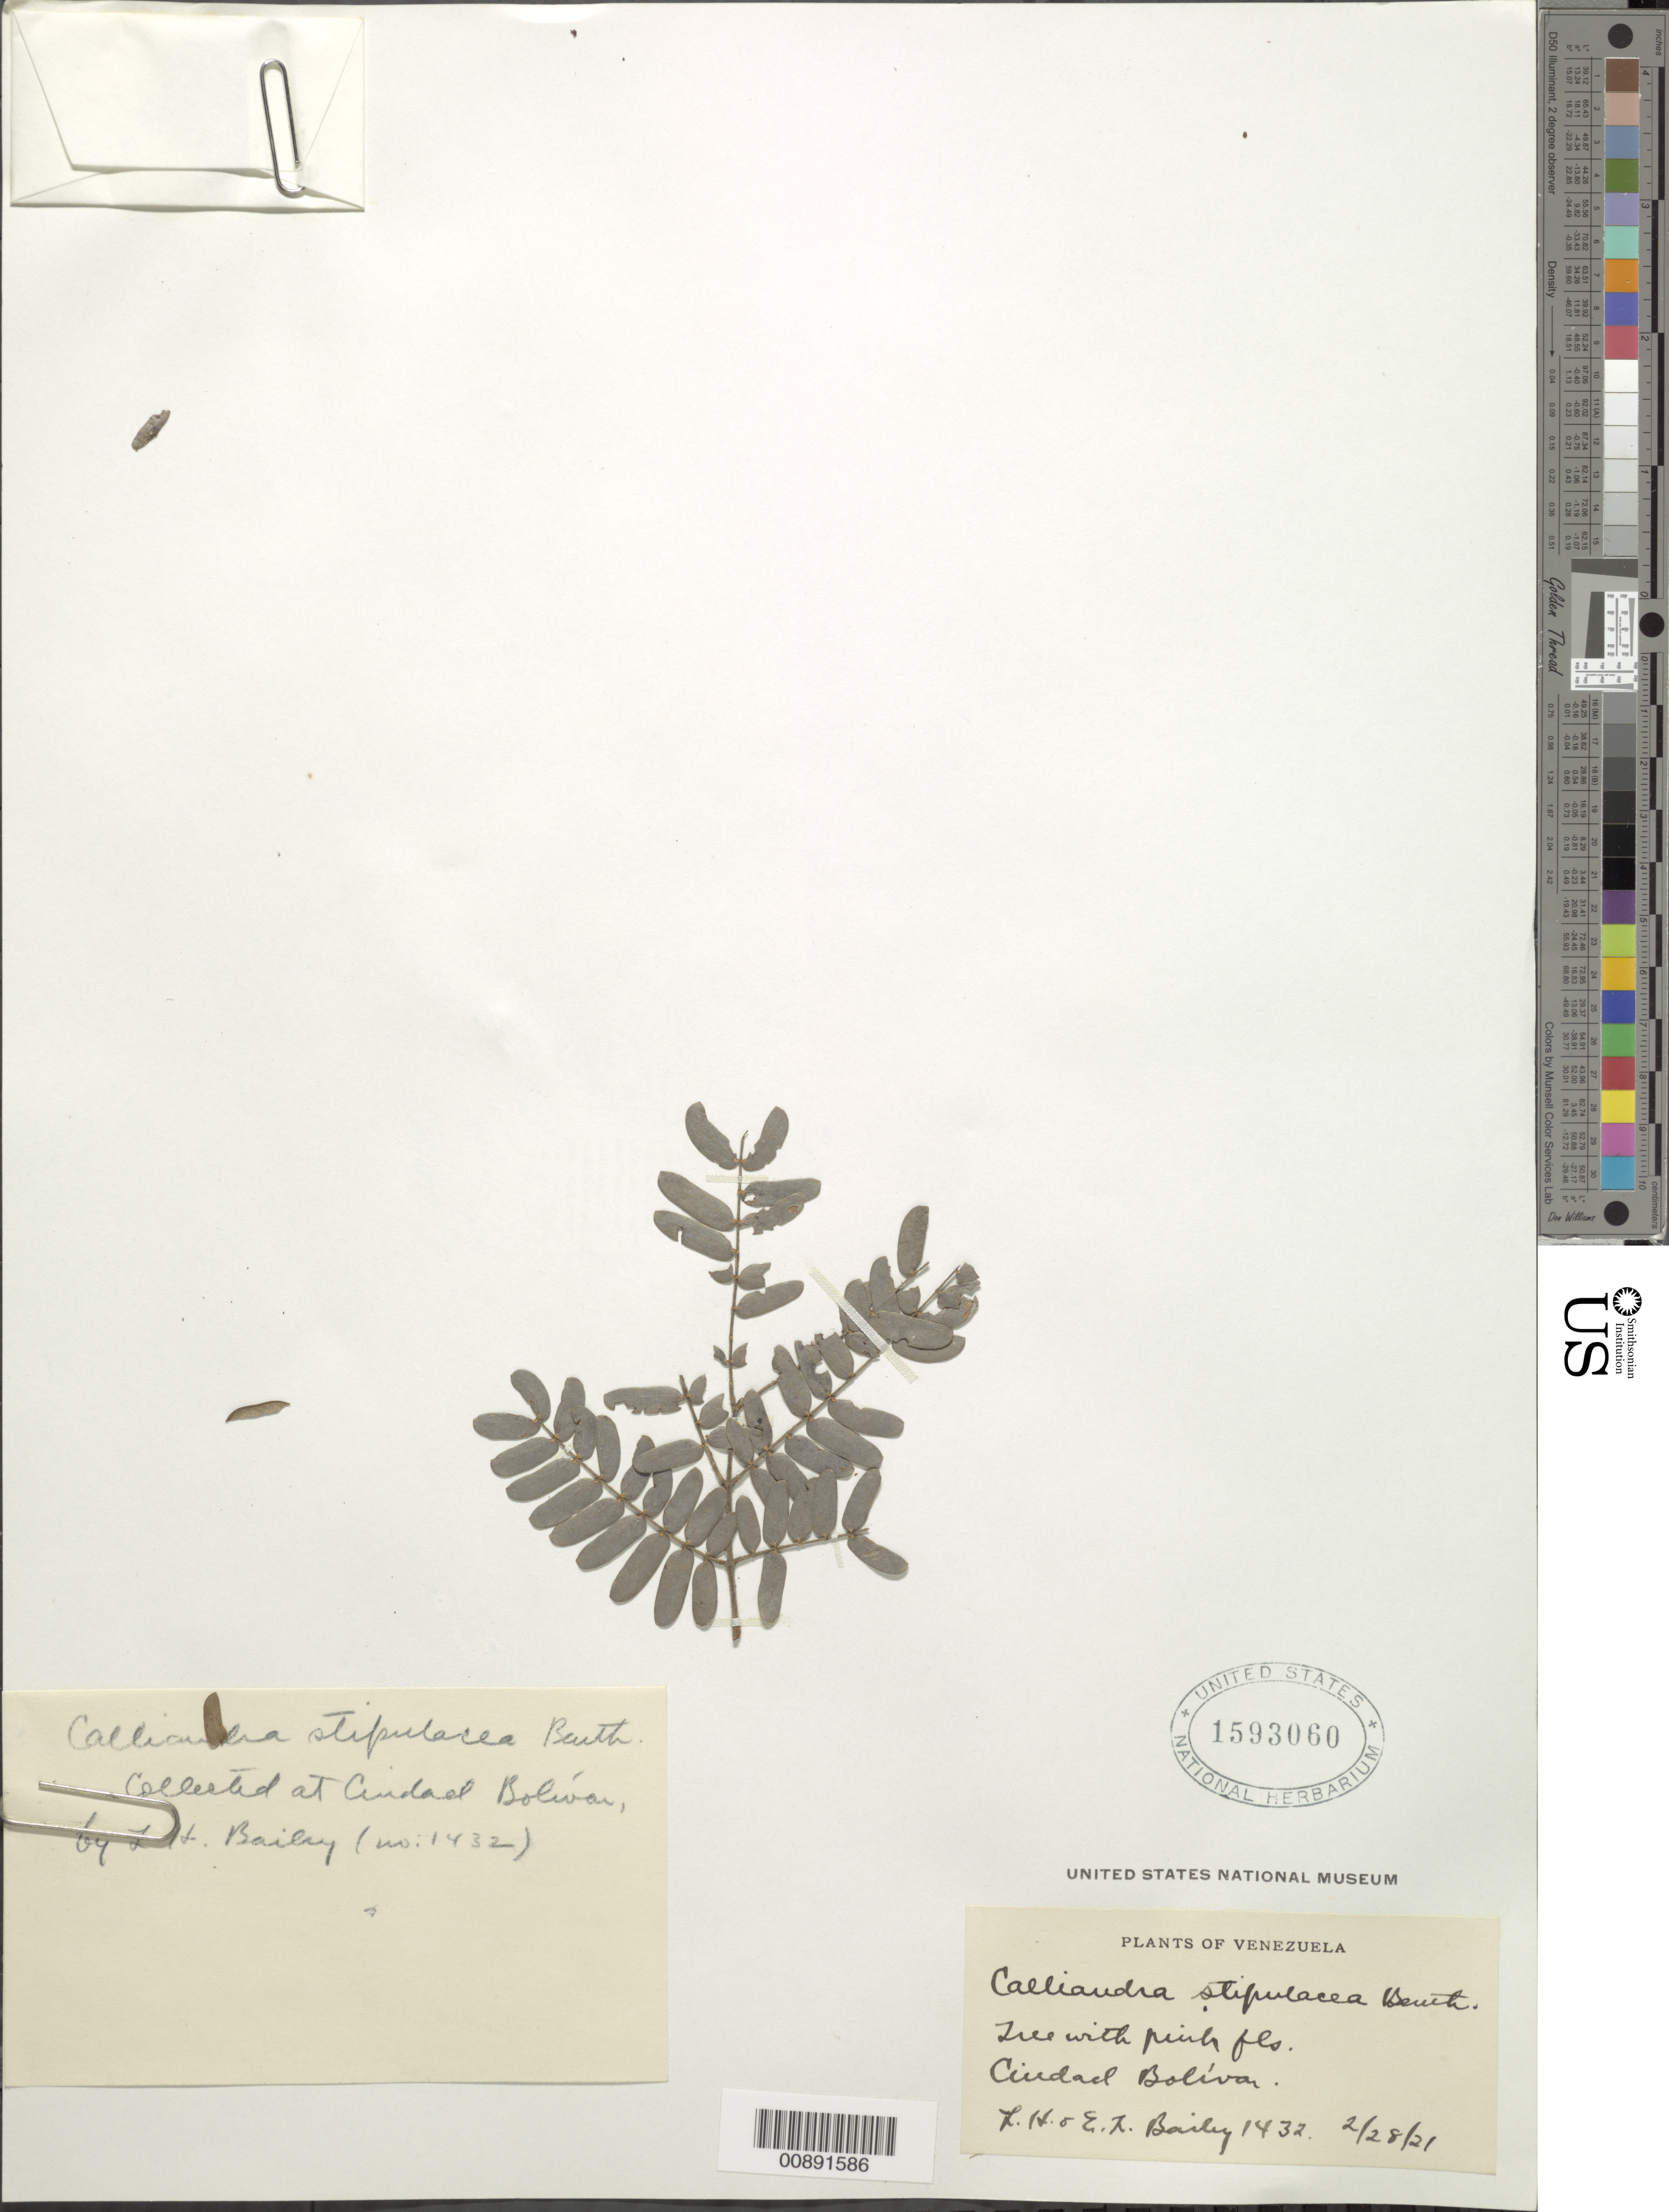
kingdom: Plantae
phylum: Tracheophyta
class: Magnoliopsida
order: Fabales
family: Fabaceae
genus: Calliandra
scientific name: Calliandra laxa var. stipulacea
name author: (Benth.) Barneby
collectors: L. H. Bailey & E. Z. Bailey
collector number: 1432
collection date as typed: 28-Feb-21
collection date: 1921-02-28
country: Venezuela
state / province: Bolívar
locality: Ciudad Bolívar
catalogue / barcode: US 1593060